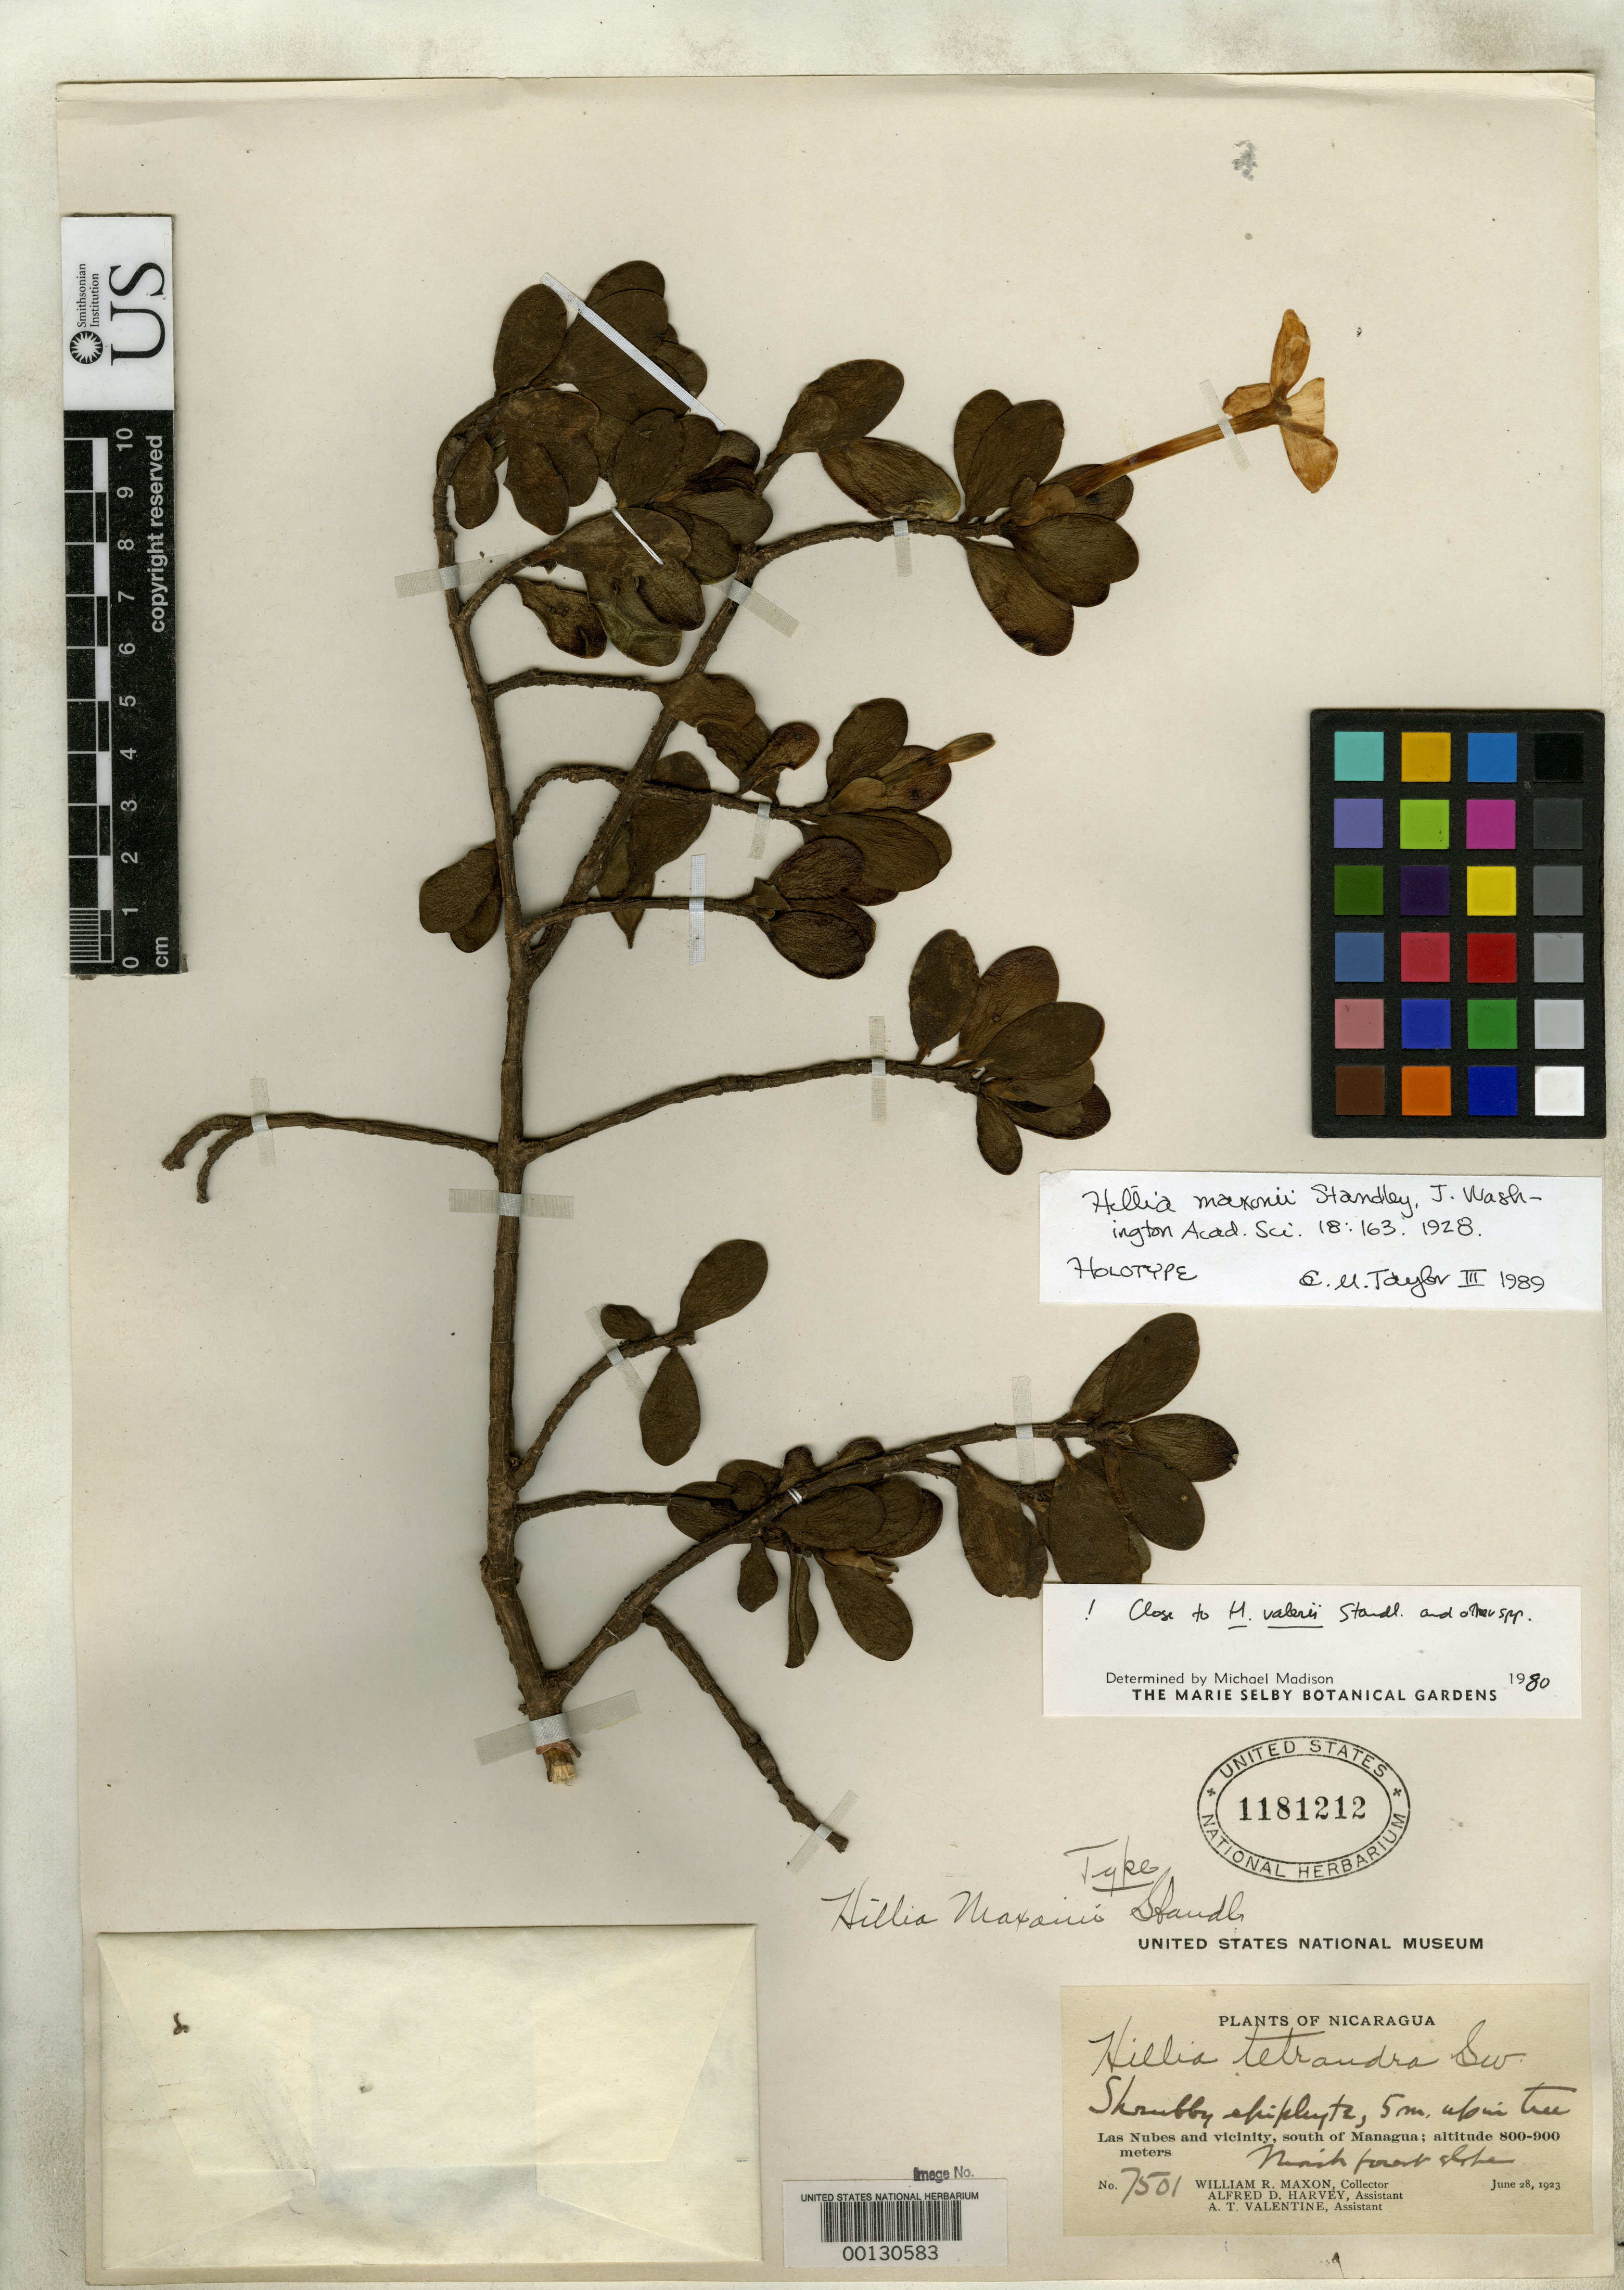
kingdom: Plantae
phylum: Tracheophyta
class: Magnoliopsida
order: Gentianales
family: Rubiaceae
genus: Hillia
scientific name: Hillia maxonii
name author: Standl.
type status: Holotype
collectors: W. R. Maxon, A. D. Harvey & A. Valentine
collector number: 7501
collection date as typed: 28 Jun 1923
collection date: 1923-06-28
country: Nicaragua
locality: Las Nubes and vicinity, S of Managua.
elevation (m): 800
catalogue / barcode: US 1181212